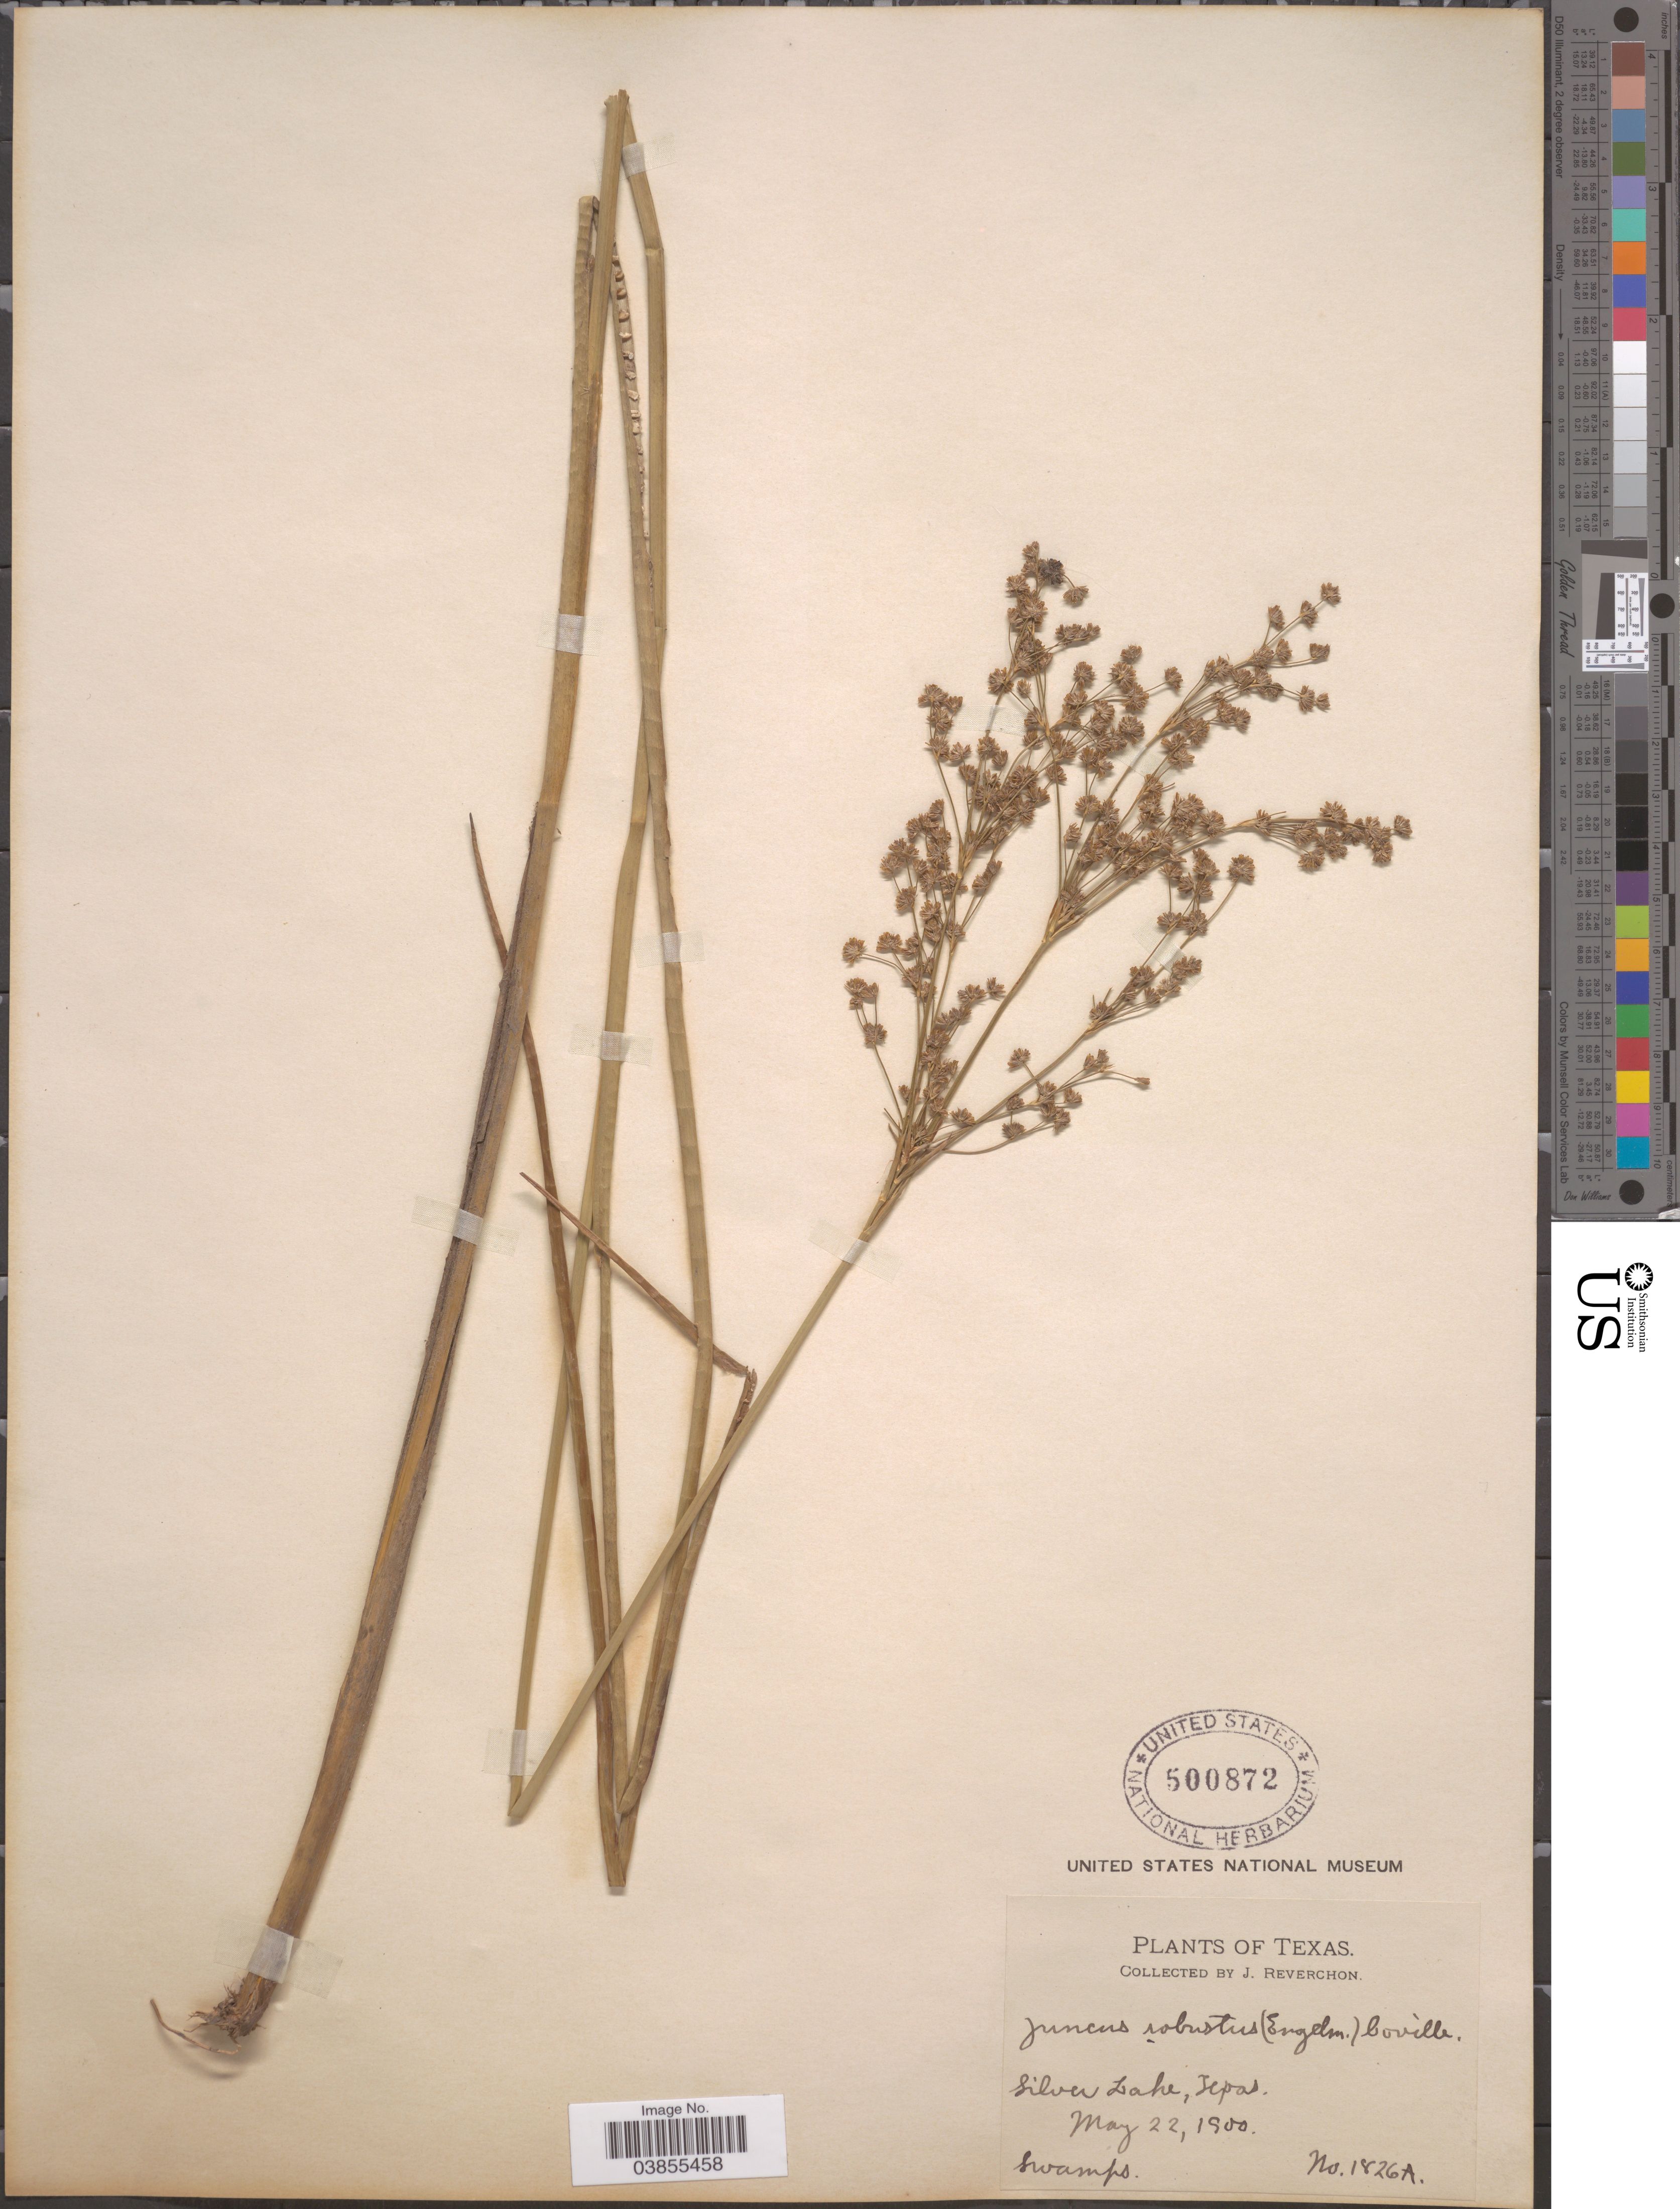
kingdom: Plantae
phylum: Tracheophyta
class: Liliopsida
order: Poales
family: Juncaceae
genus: Juncus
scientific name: Juncus nodatus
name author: Coville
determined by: Strong, Mark T., (BOT), Smithsonian Institution - National Museum of Natural History (UNITED STATES)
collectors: J. Reverchon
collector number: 1826A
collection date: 1900-05-22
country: United States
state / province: Texas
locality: Silver Lake.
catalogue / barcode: US 500872